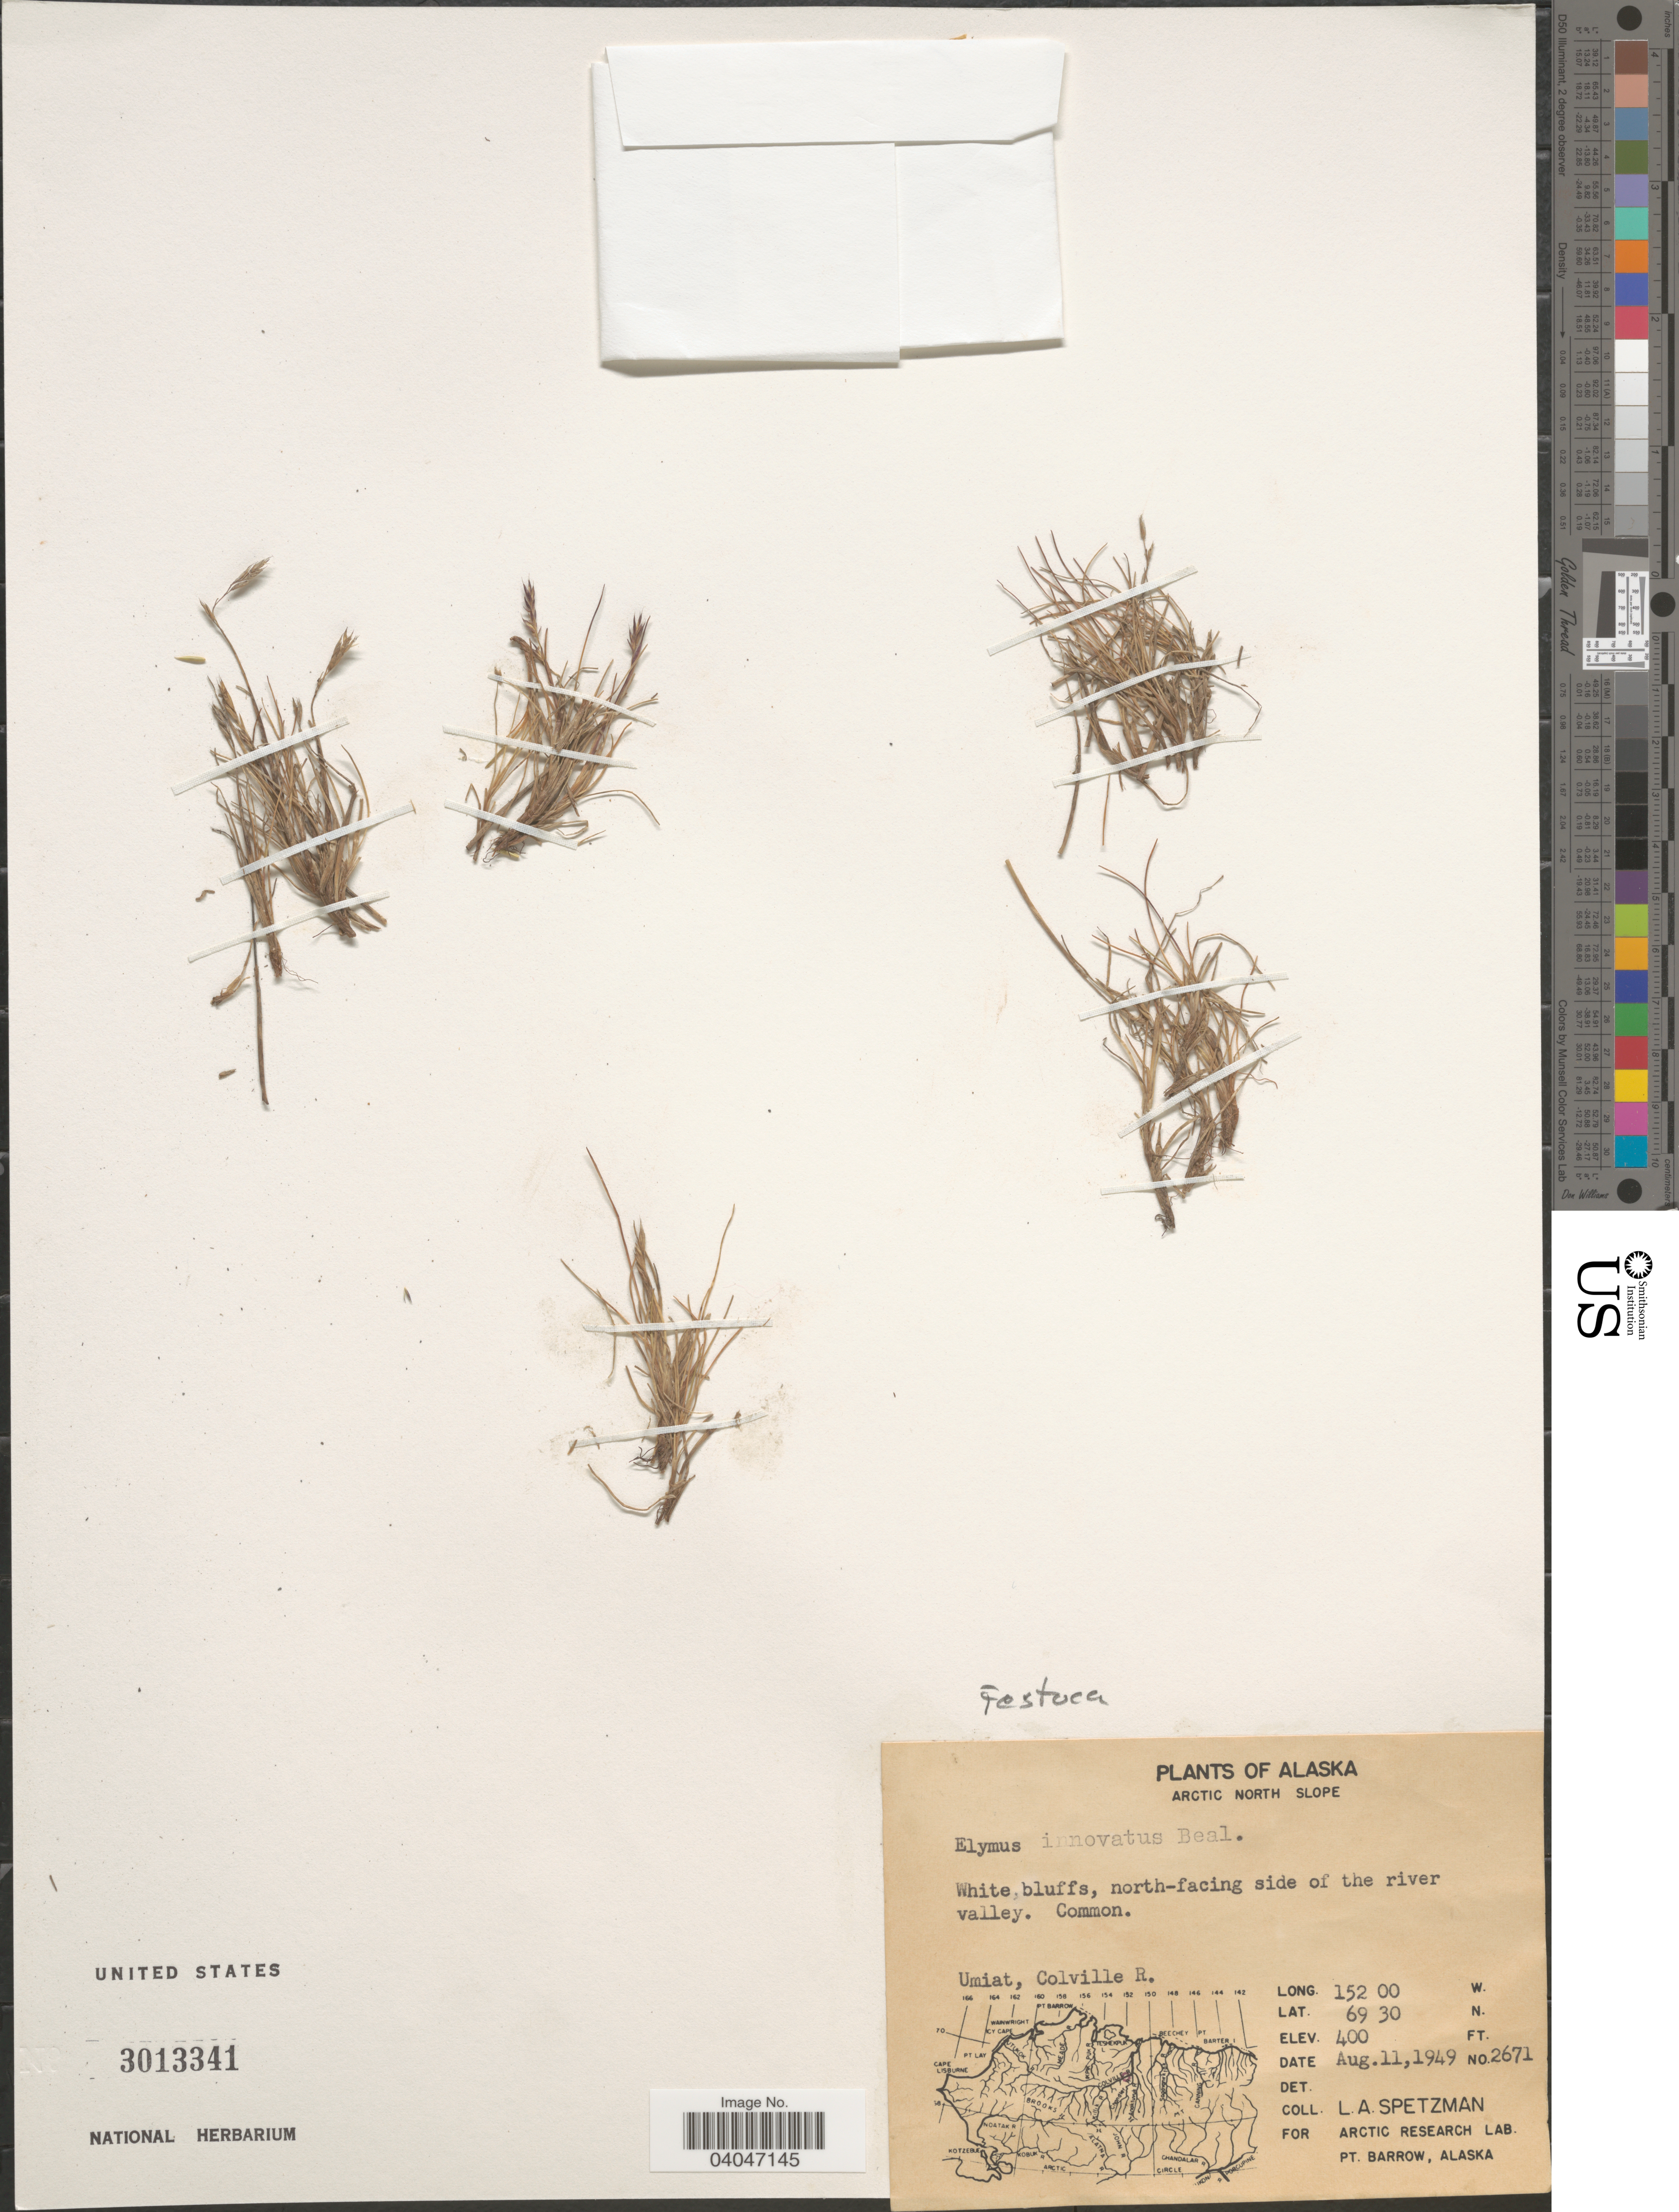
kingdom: Plantae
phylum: Tracheophyta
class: Liliopsida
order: Poales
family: Poaceae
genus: Festuca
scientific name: Festuca sp.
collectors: L. Spetzman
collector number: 2671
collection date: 1949-08-11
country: United States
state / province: Alaska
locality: Arctic North Slope. White, bluffs, north-facing side of the river valley. Umiat, Colville R.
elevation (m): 122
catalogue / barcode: US 3013341